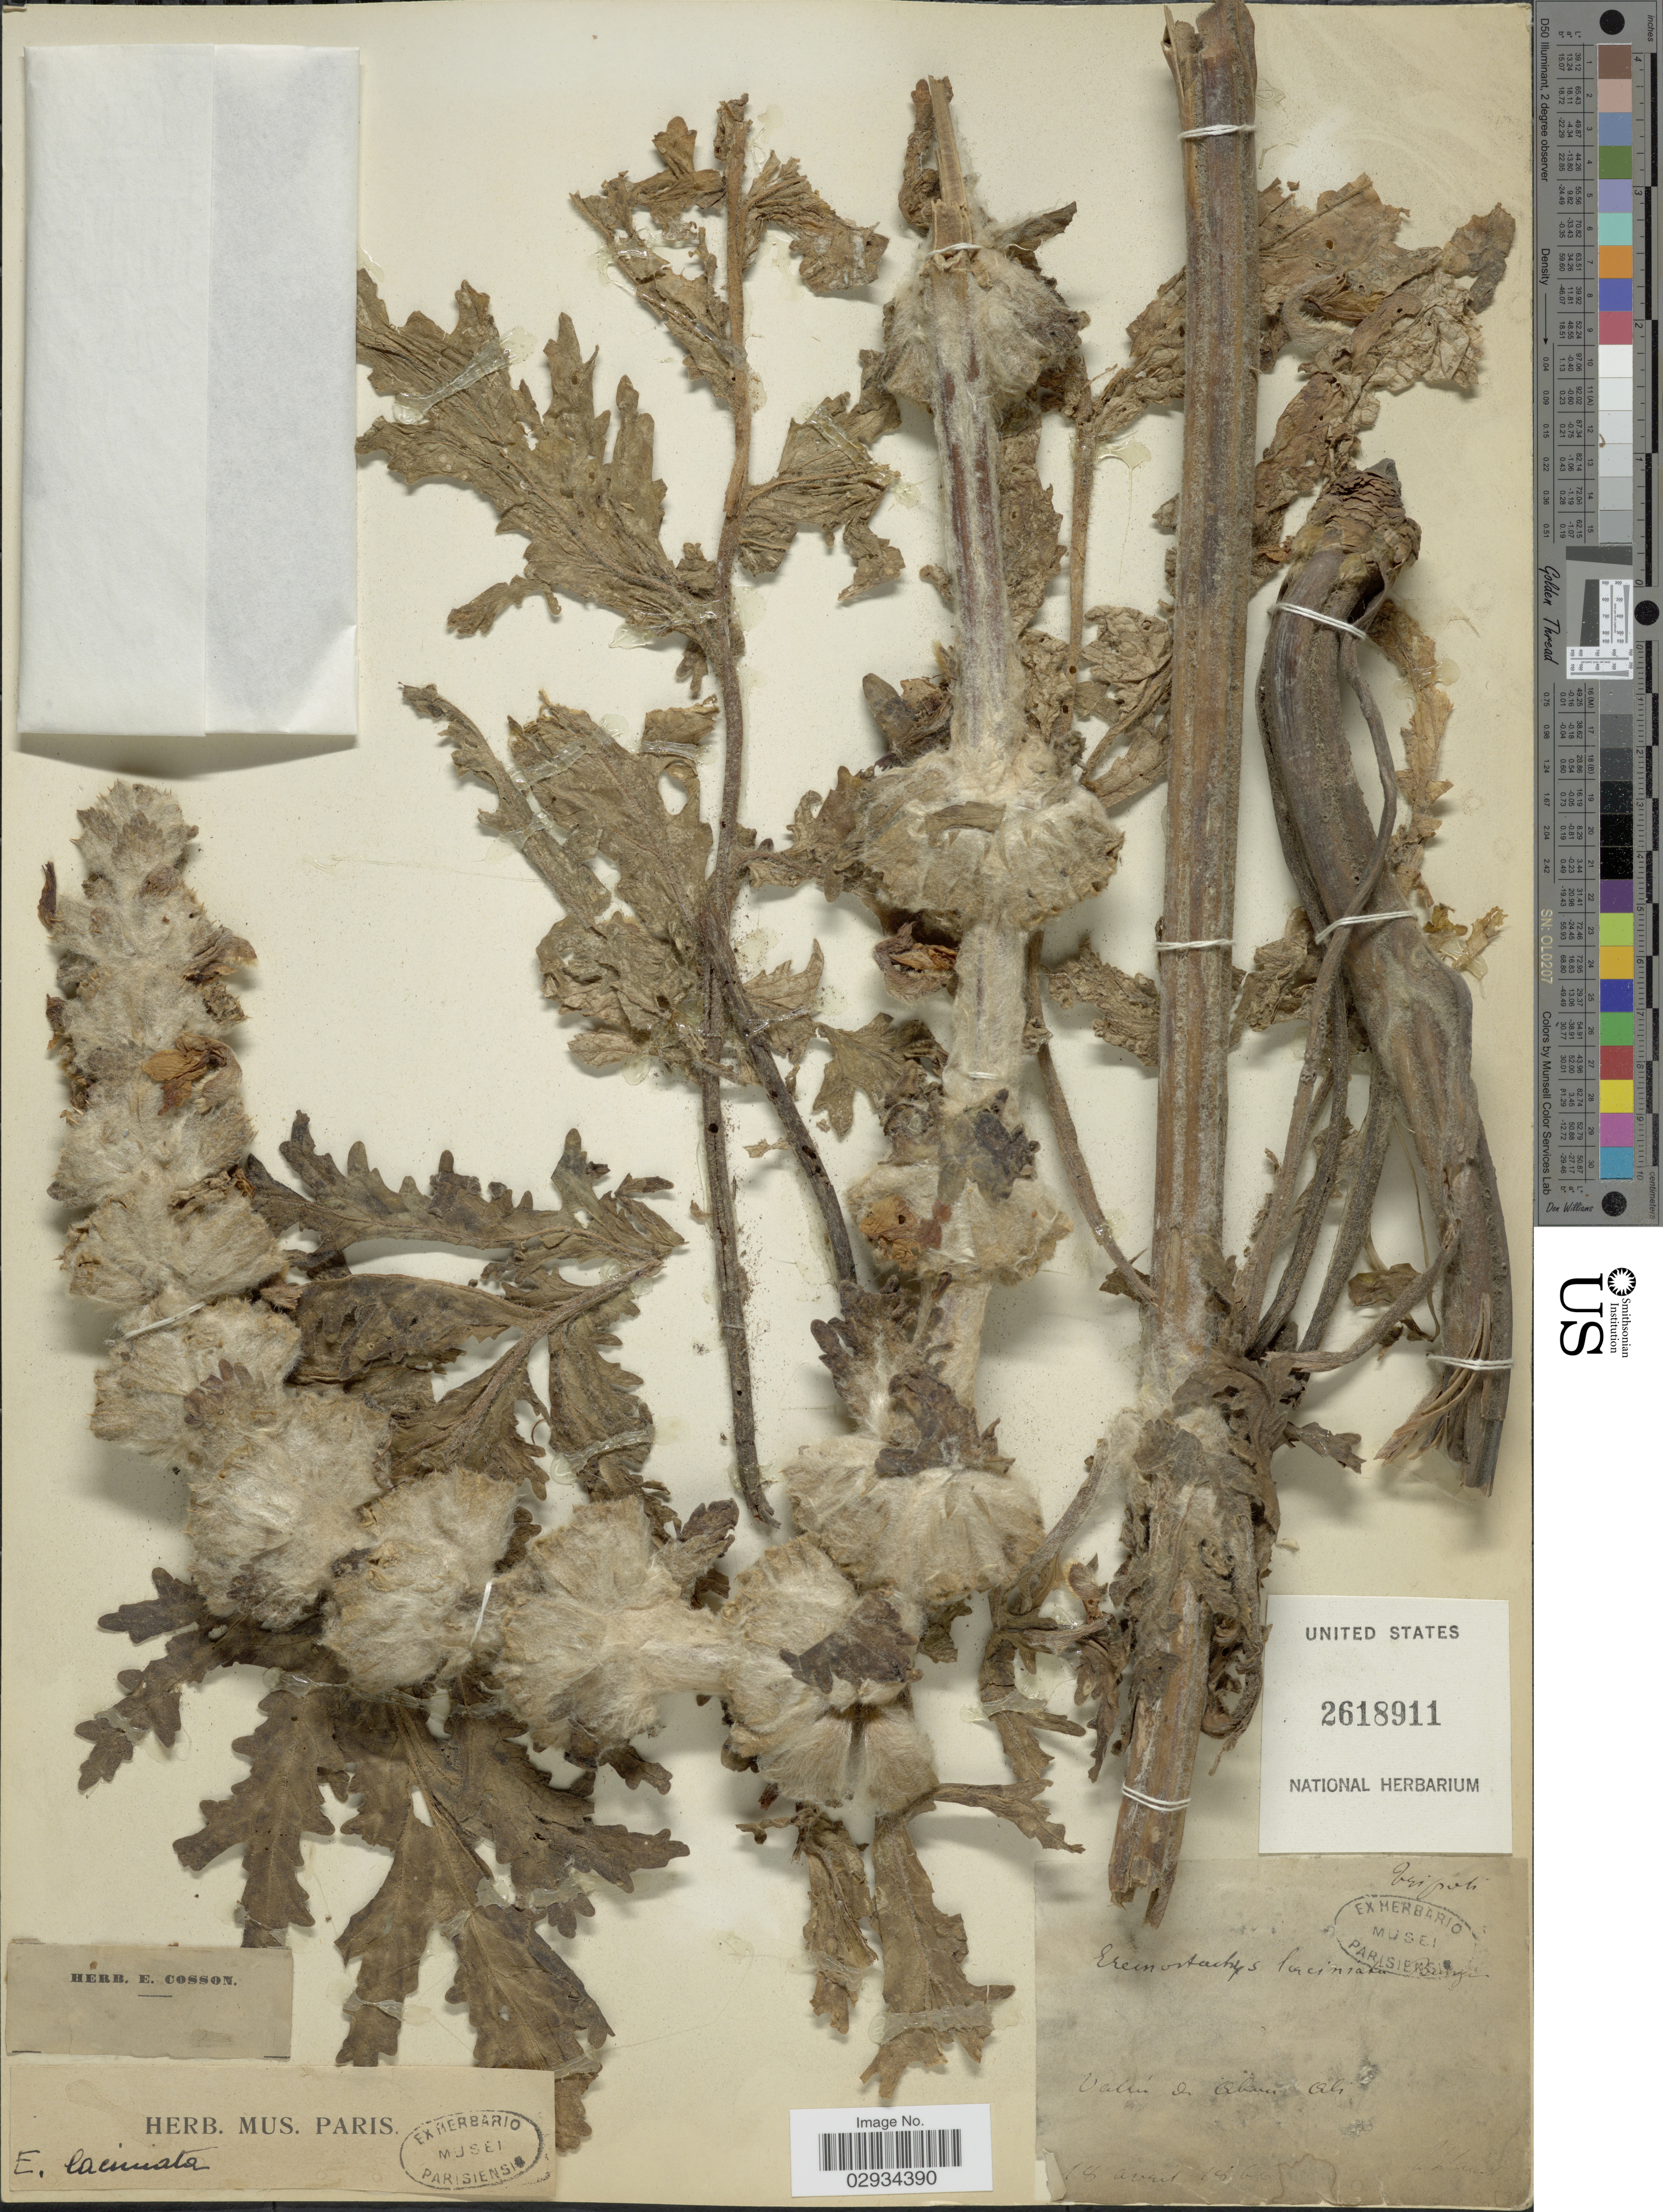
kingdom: Plantae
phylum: Tracheophyta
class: Magnoliopsida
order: Lamiales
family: Lamiaceae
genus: Eremostachys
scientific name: Eremostachys laciniata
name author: Bunge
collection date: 1860-04-18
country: Lebanon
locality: Vallén de Akau [interpreted].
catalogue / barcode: US 2618911